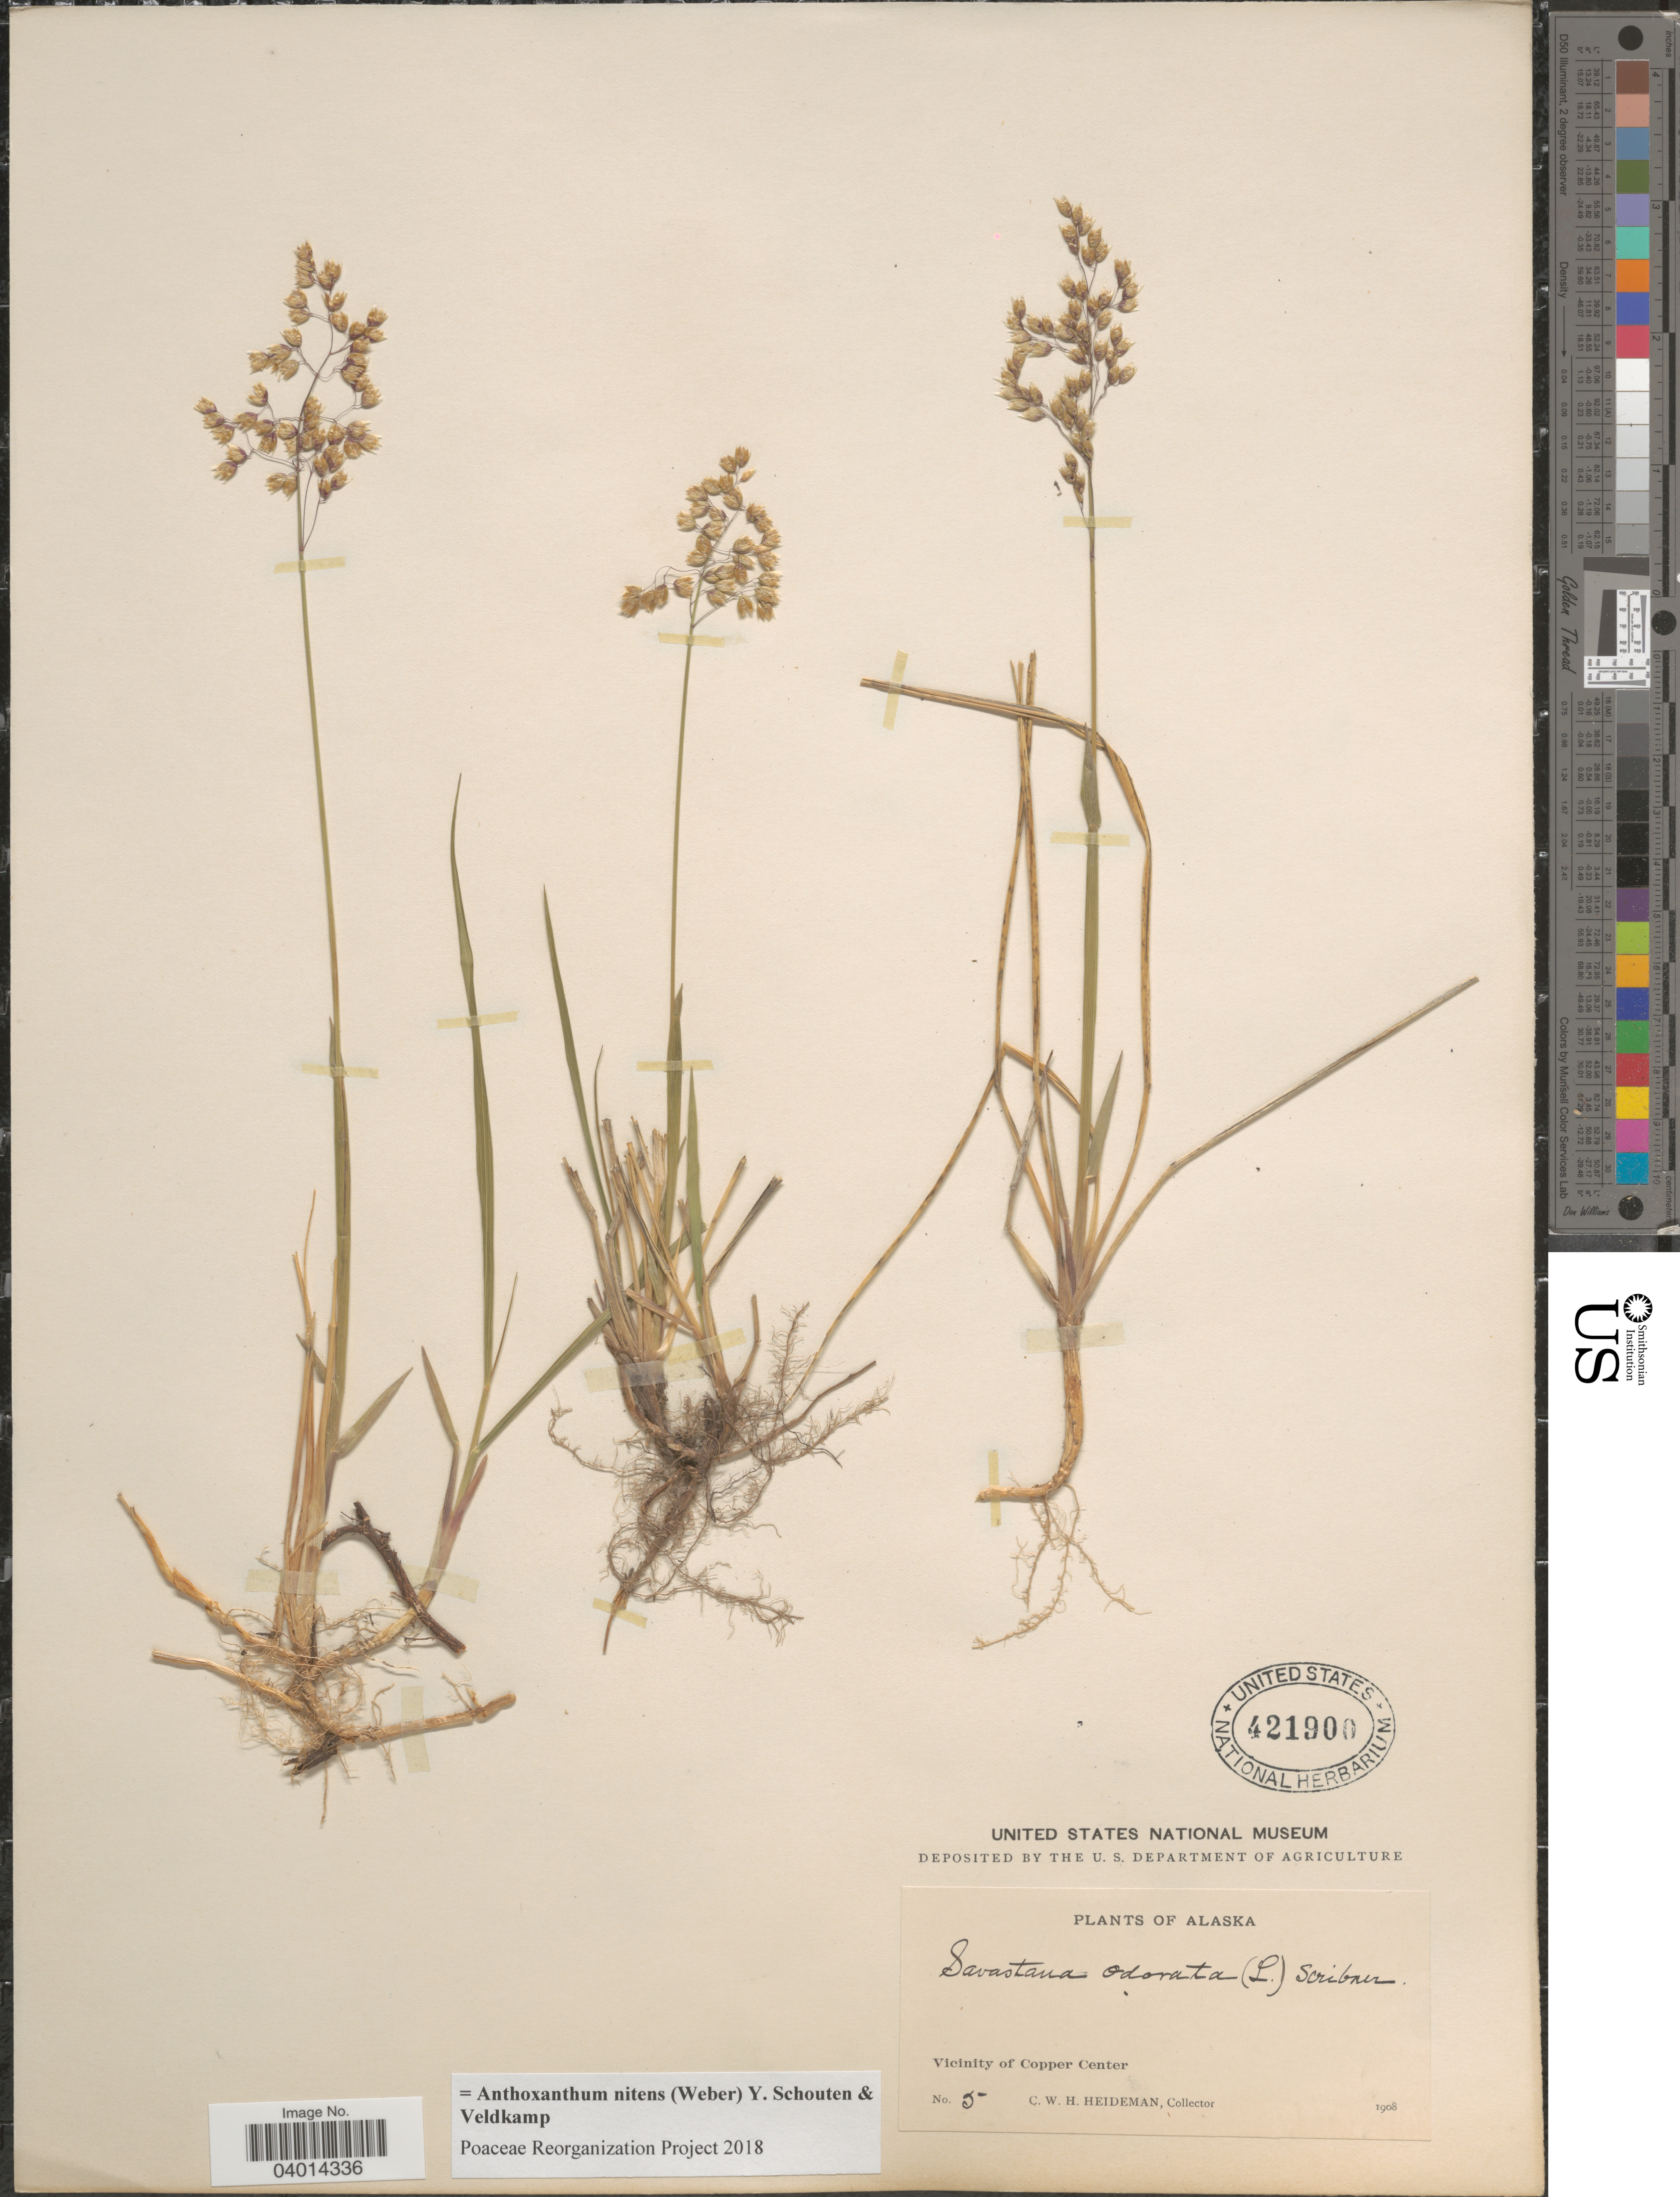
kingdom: Plantae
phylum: Tracheophyta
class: Liliopsida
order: Poales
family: Poaceae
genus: Anthoxanthum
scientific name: Anthoxanthum nitens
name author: (G.H. Weber) R.T.A. Schouten & Veldkamp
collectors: C. Heideman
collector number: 5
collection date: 1908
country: United States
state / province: Alaska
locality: Vicinity of Copper Center.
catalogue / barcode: US 421900